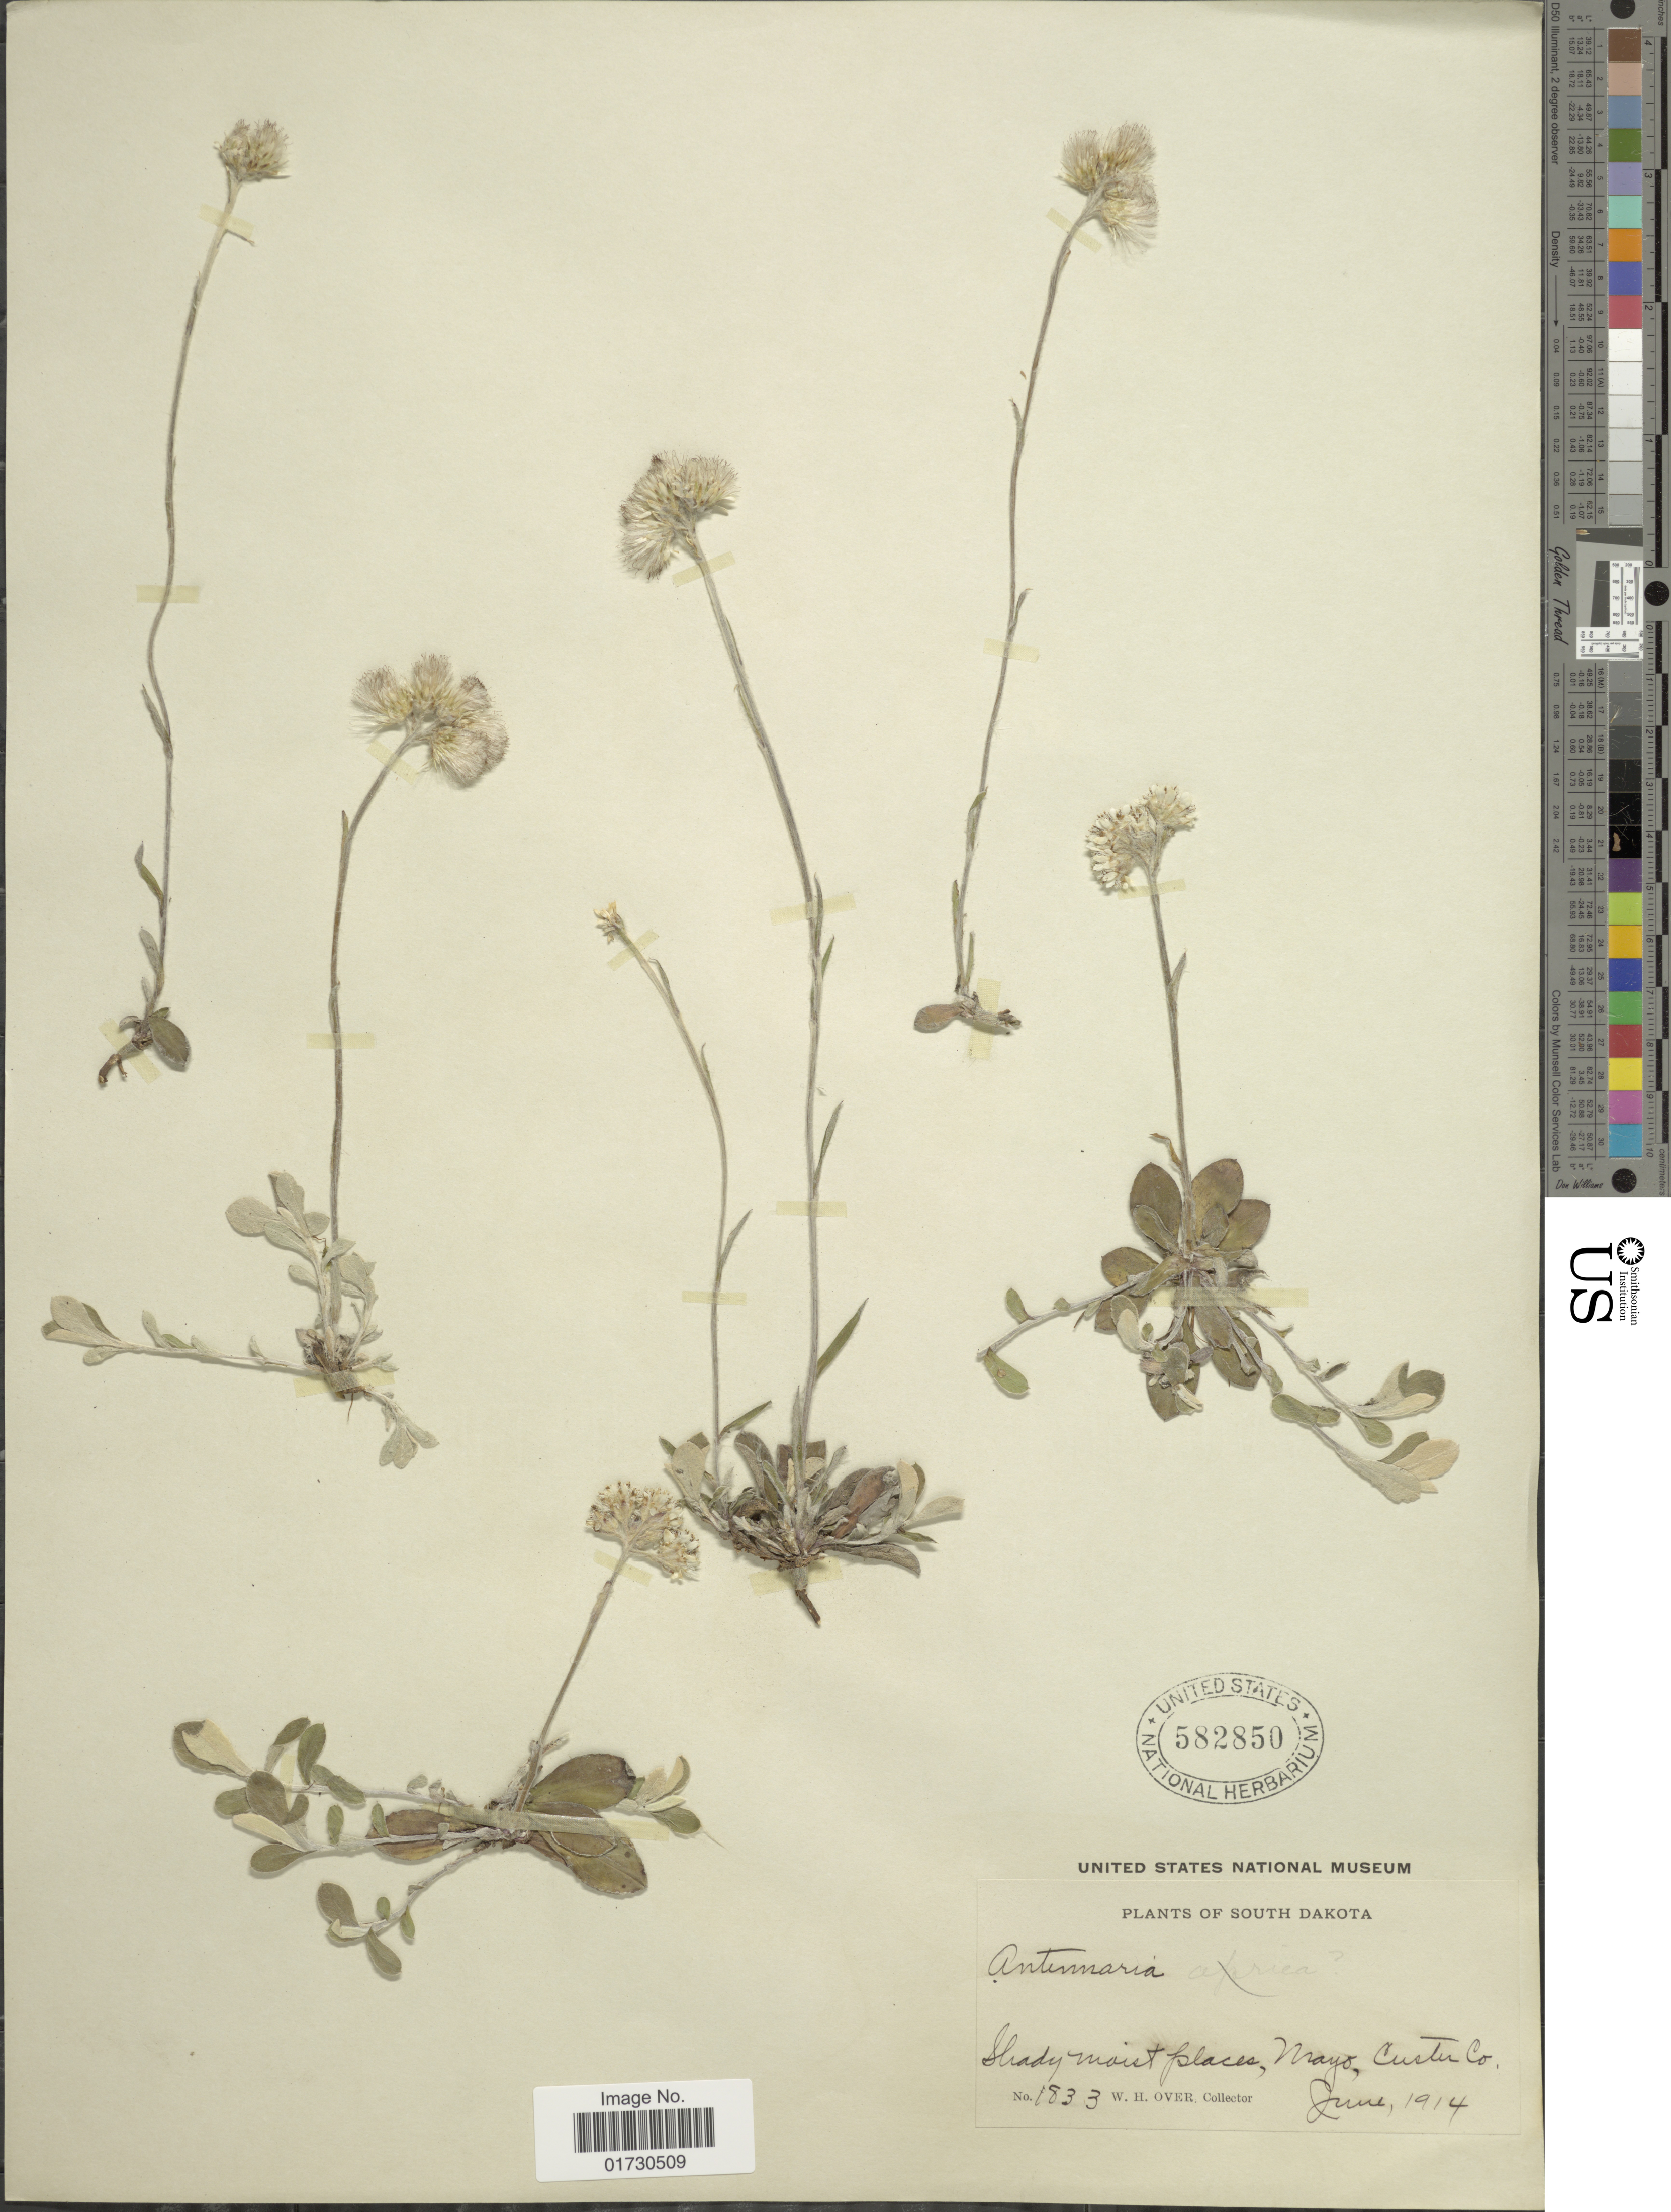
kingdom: Plantae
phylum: Tracheophyta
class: Magnoliopsida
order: Asterales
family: Asteraceae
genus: Antennaria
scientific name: Antennaria campestris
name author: Rydb.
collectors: W. Over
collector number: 1833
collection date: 1914-06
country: United States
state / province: South Dakota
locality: Shady moist places, Mayo, Custer Co.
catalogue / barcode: US 582850